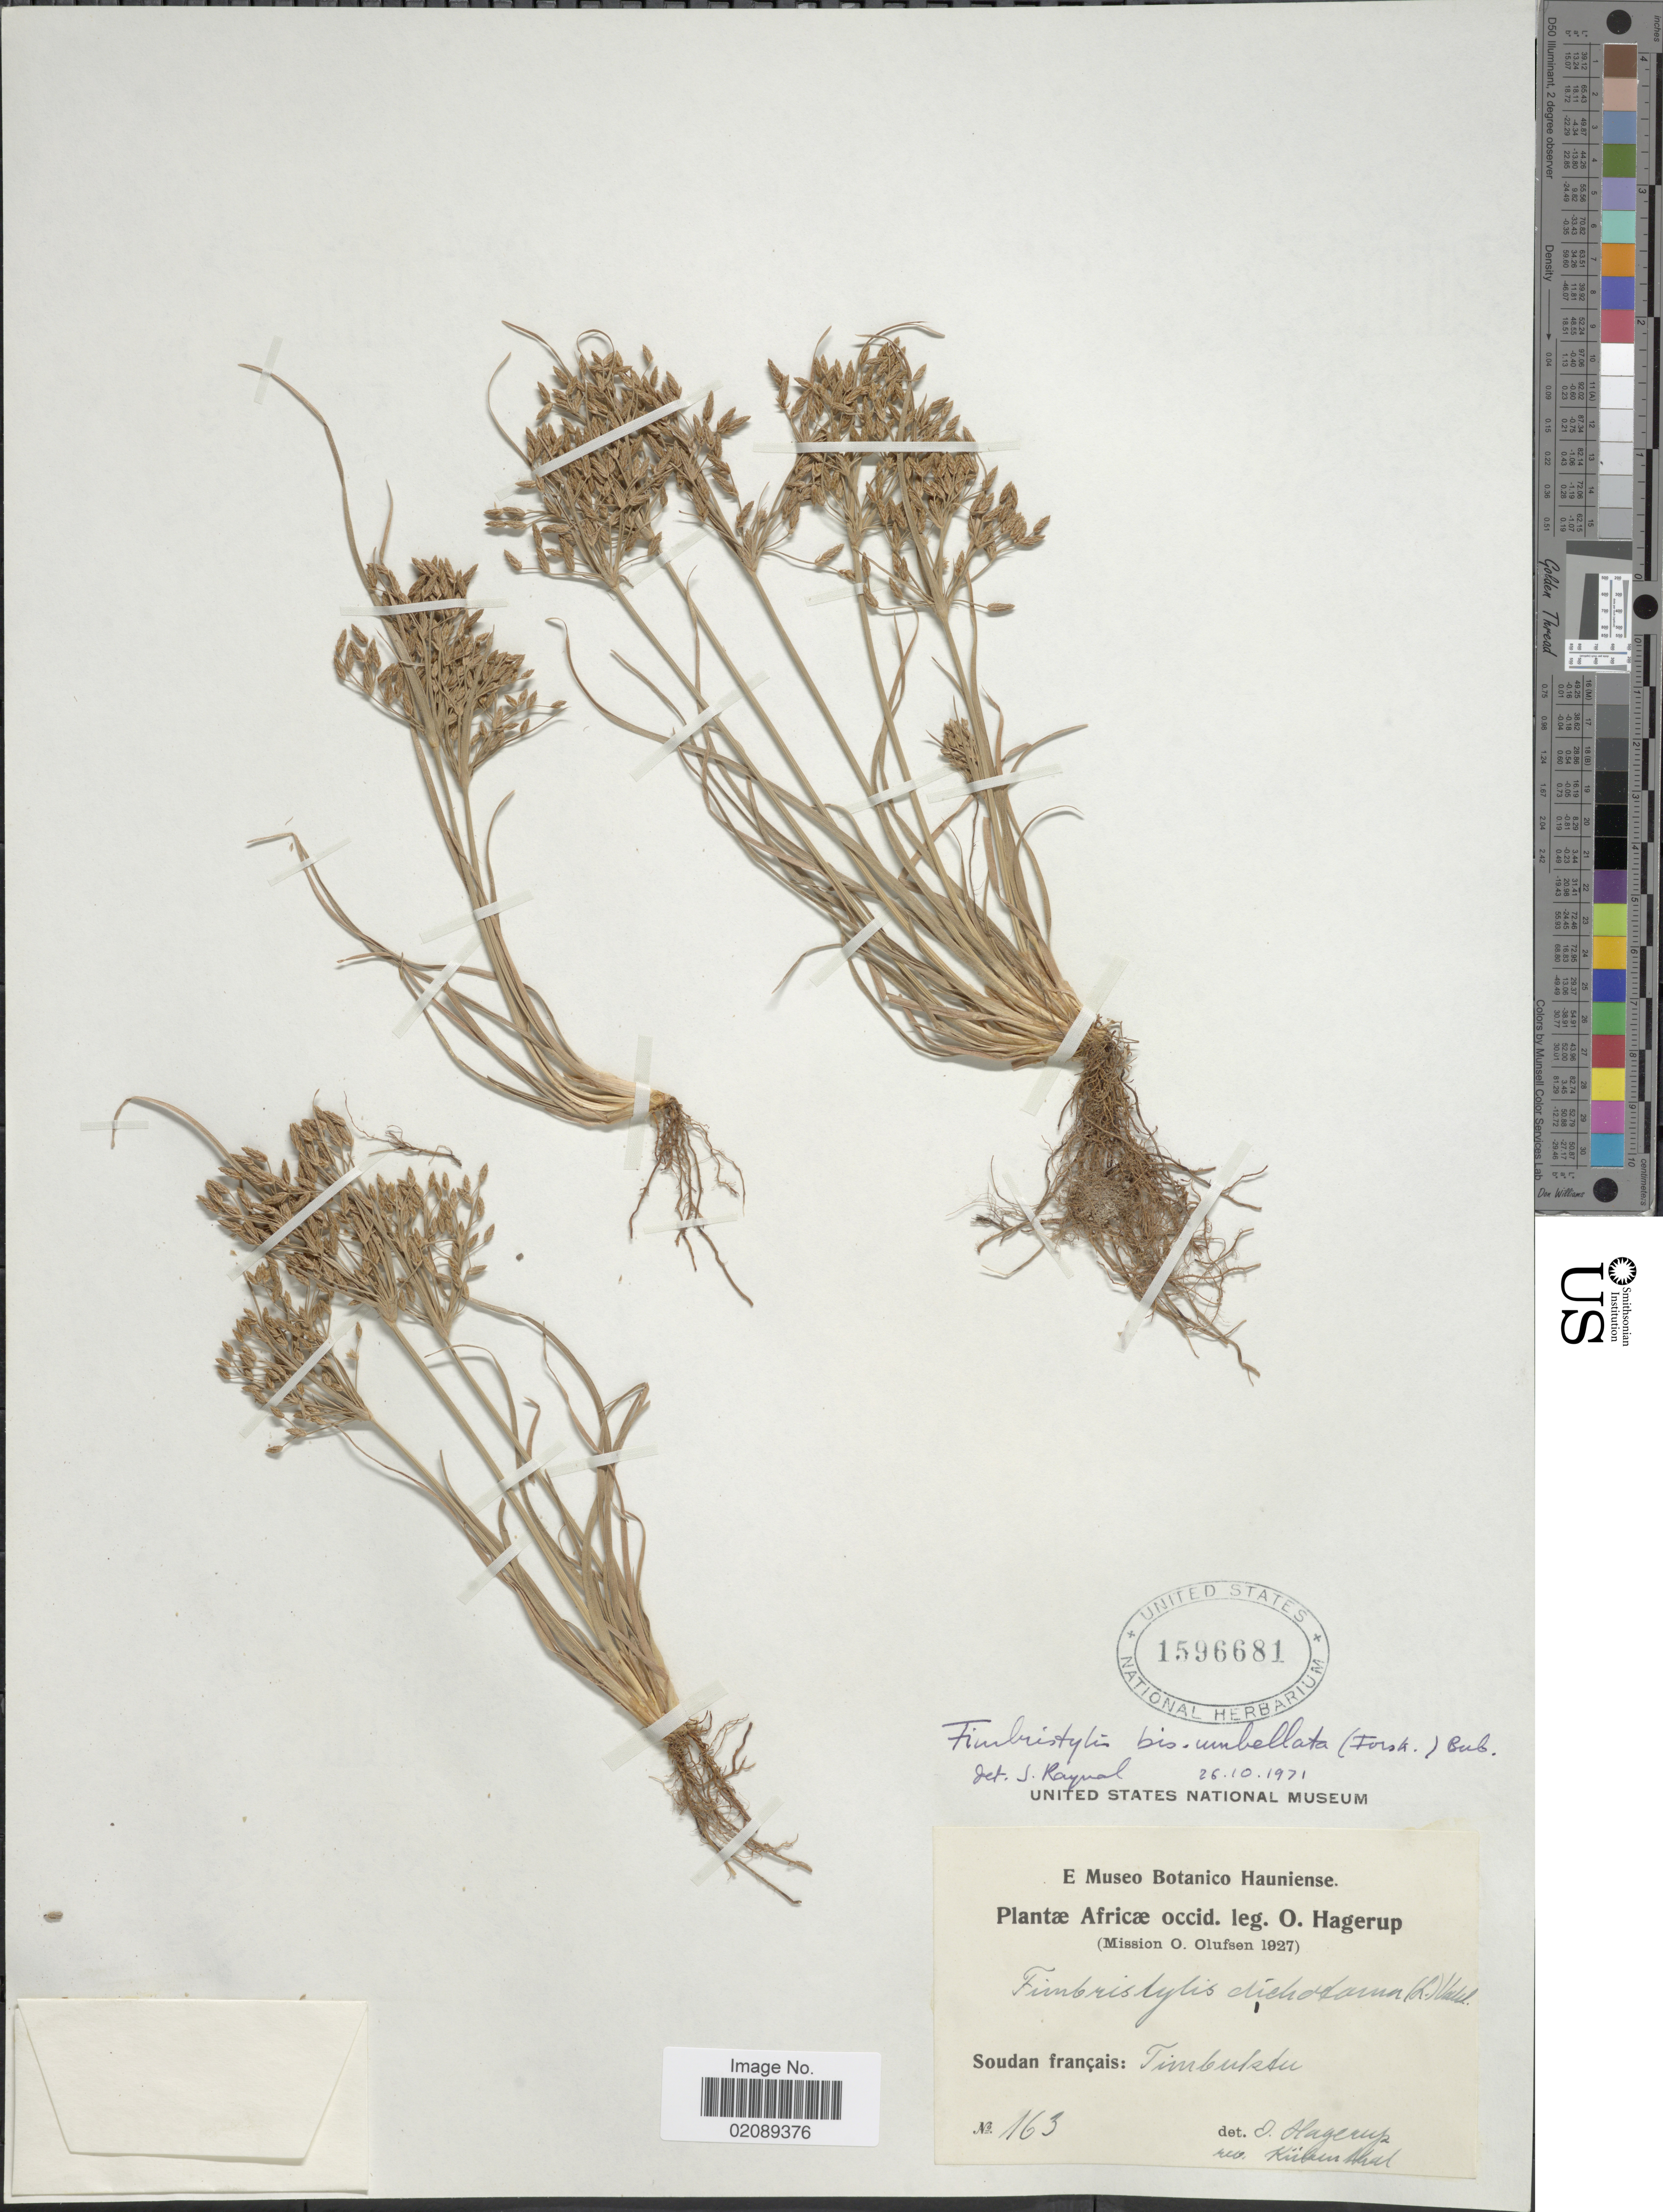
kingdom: Plantae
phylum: Tracheophyta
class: Liliopsida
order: Poales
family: Cyperaceae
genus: Fimbristylis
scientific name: Fimbristylis bisumbellata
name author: (Forssk.) Bubani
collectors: O. Hagerup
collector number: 163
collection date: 1927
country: Mali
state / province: Tombouctou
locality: Acricae occid. Soudan francais: Timbuktu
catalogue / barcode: US 1596681